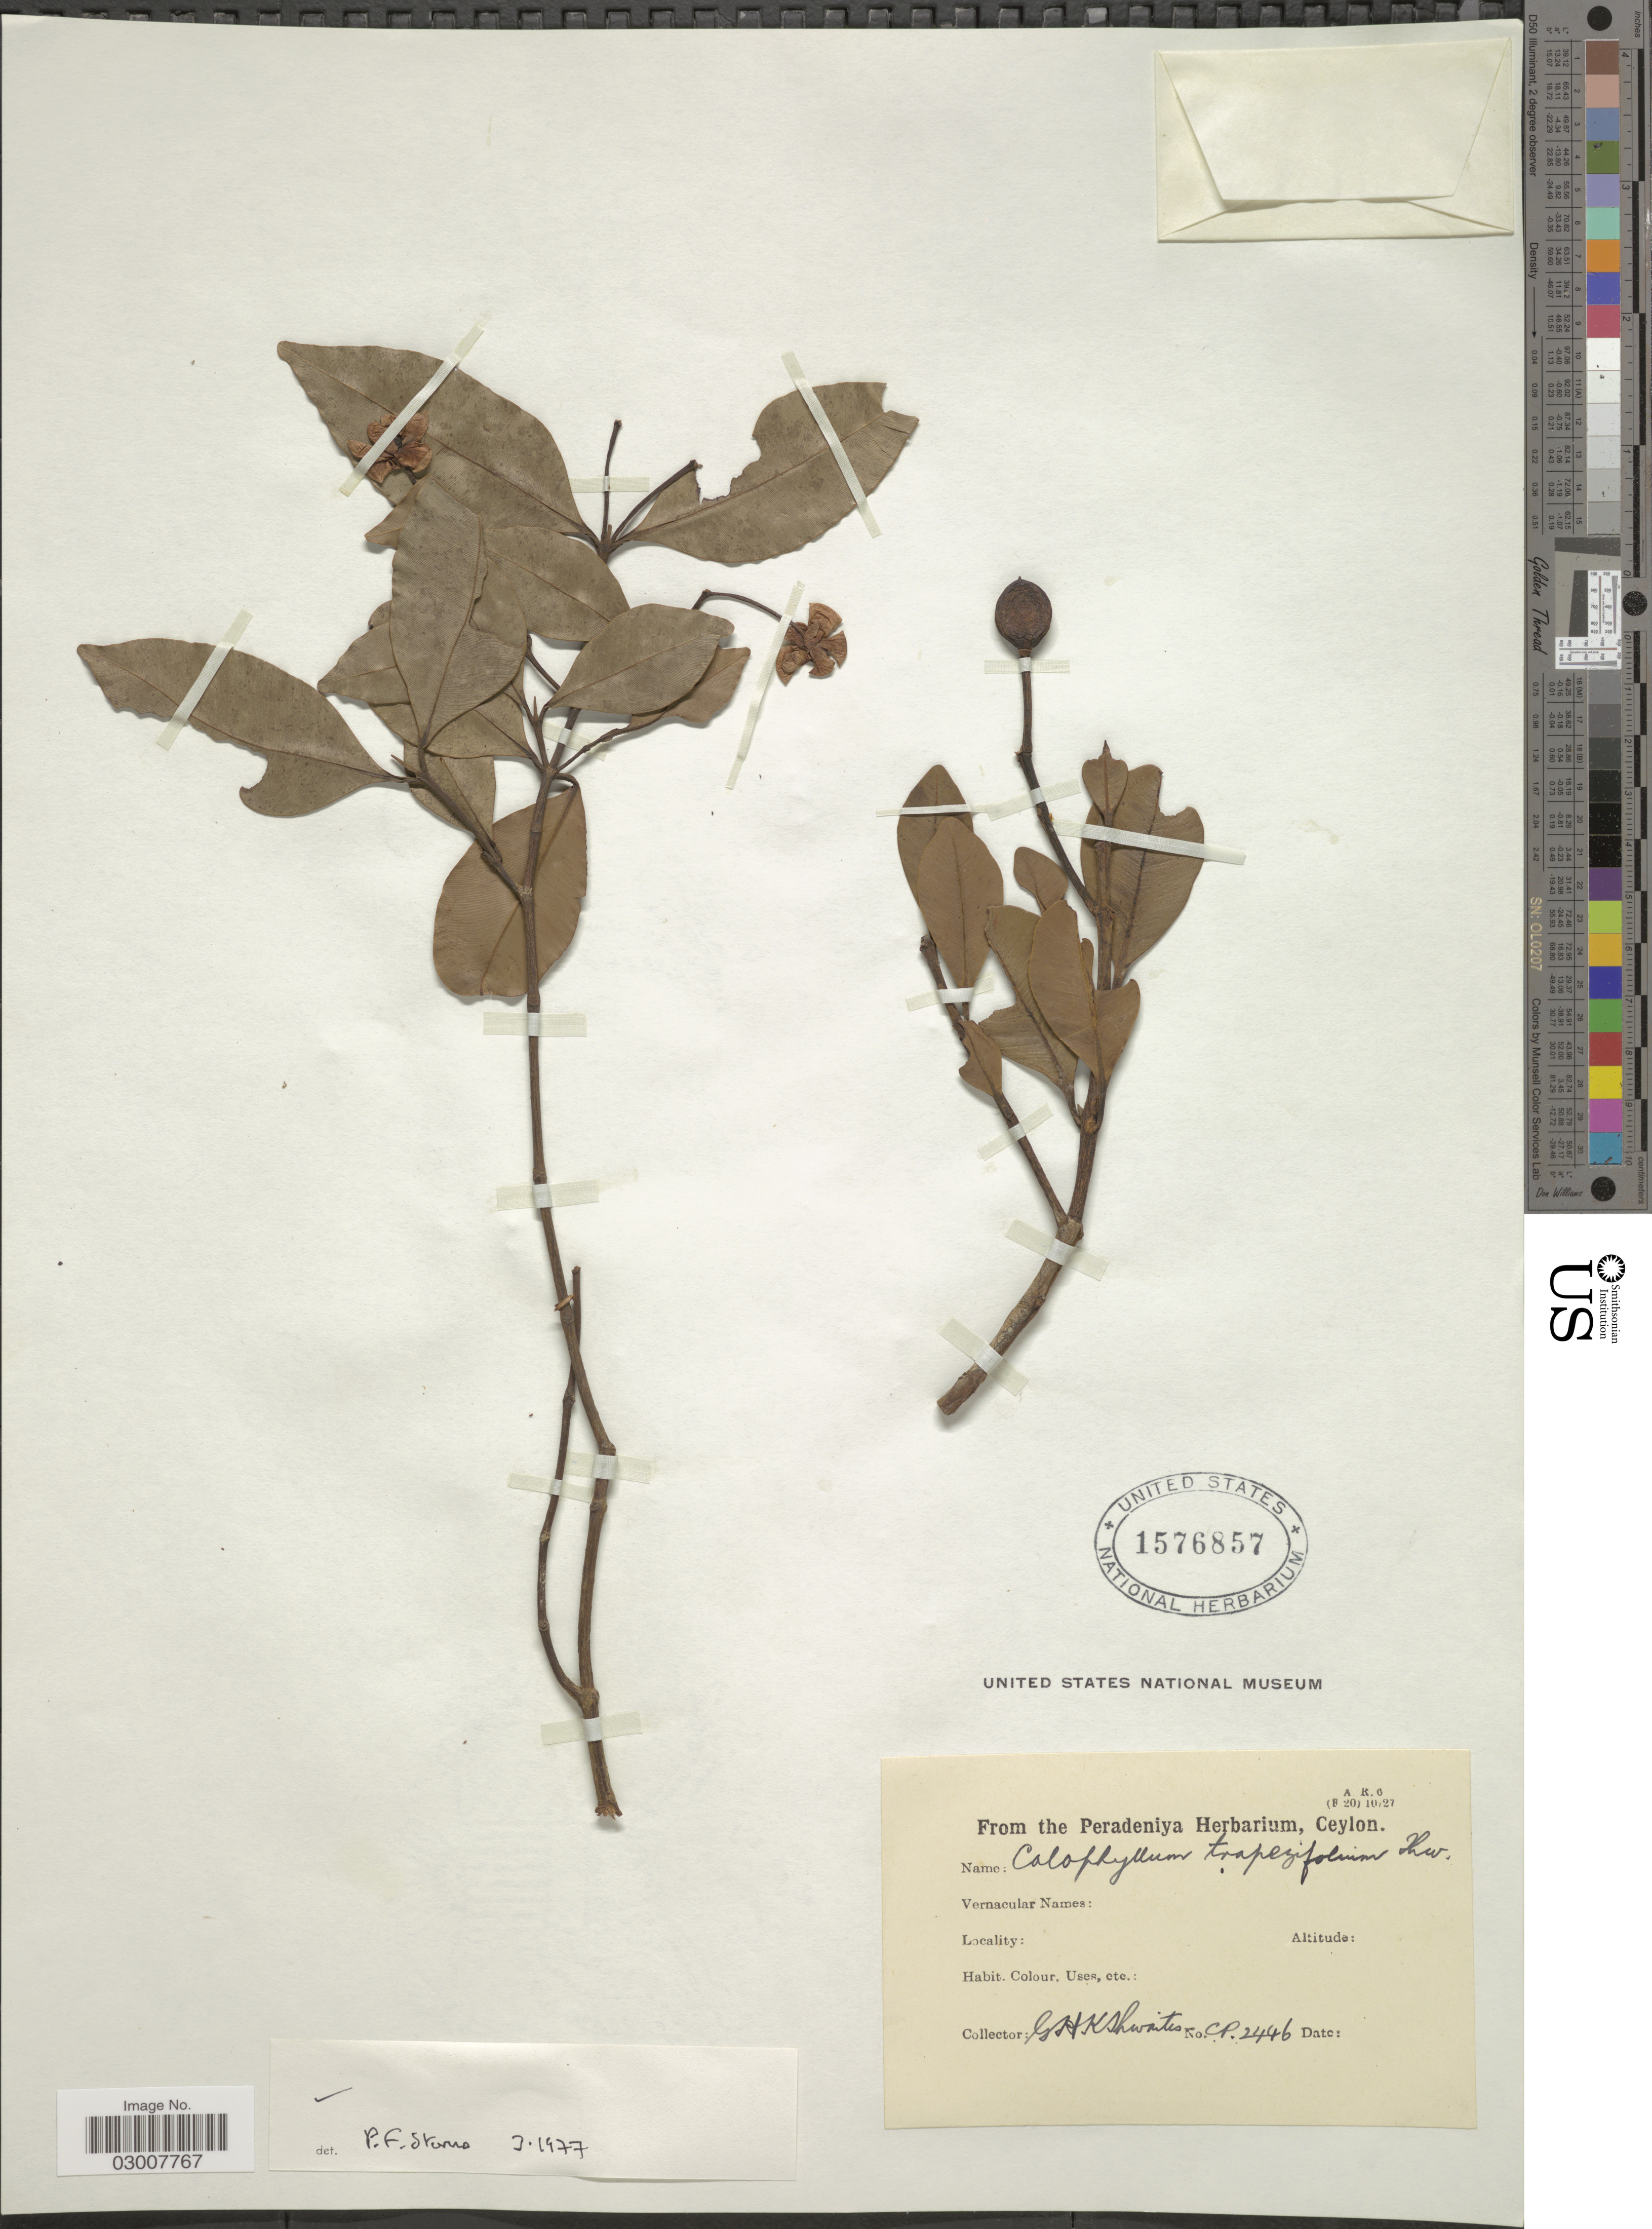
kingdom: Plantae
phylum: Tracheophyta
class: Magnoliopsida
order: Malpighiales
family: Calophyllaceae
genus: Calophyllum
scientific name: Calophyllum trapezifolium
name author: Thwaites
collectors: G. H. K. Thwaites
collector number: CP2446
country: Sri Lanka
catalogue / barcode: US 1576857